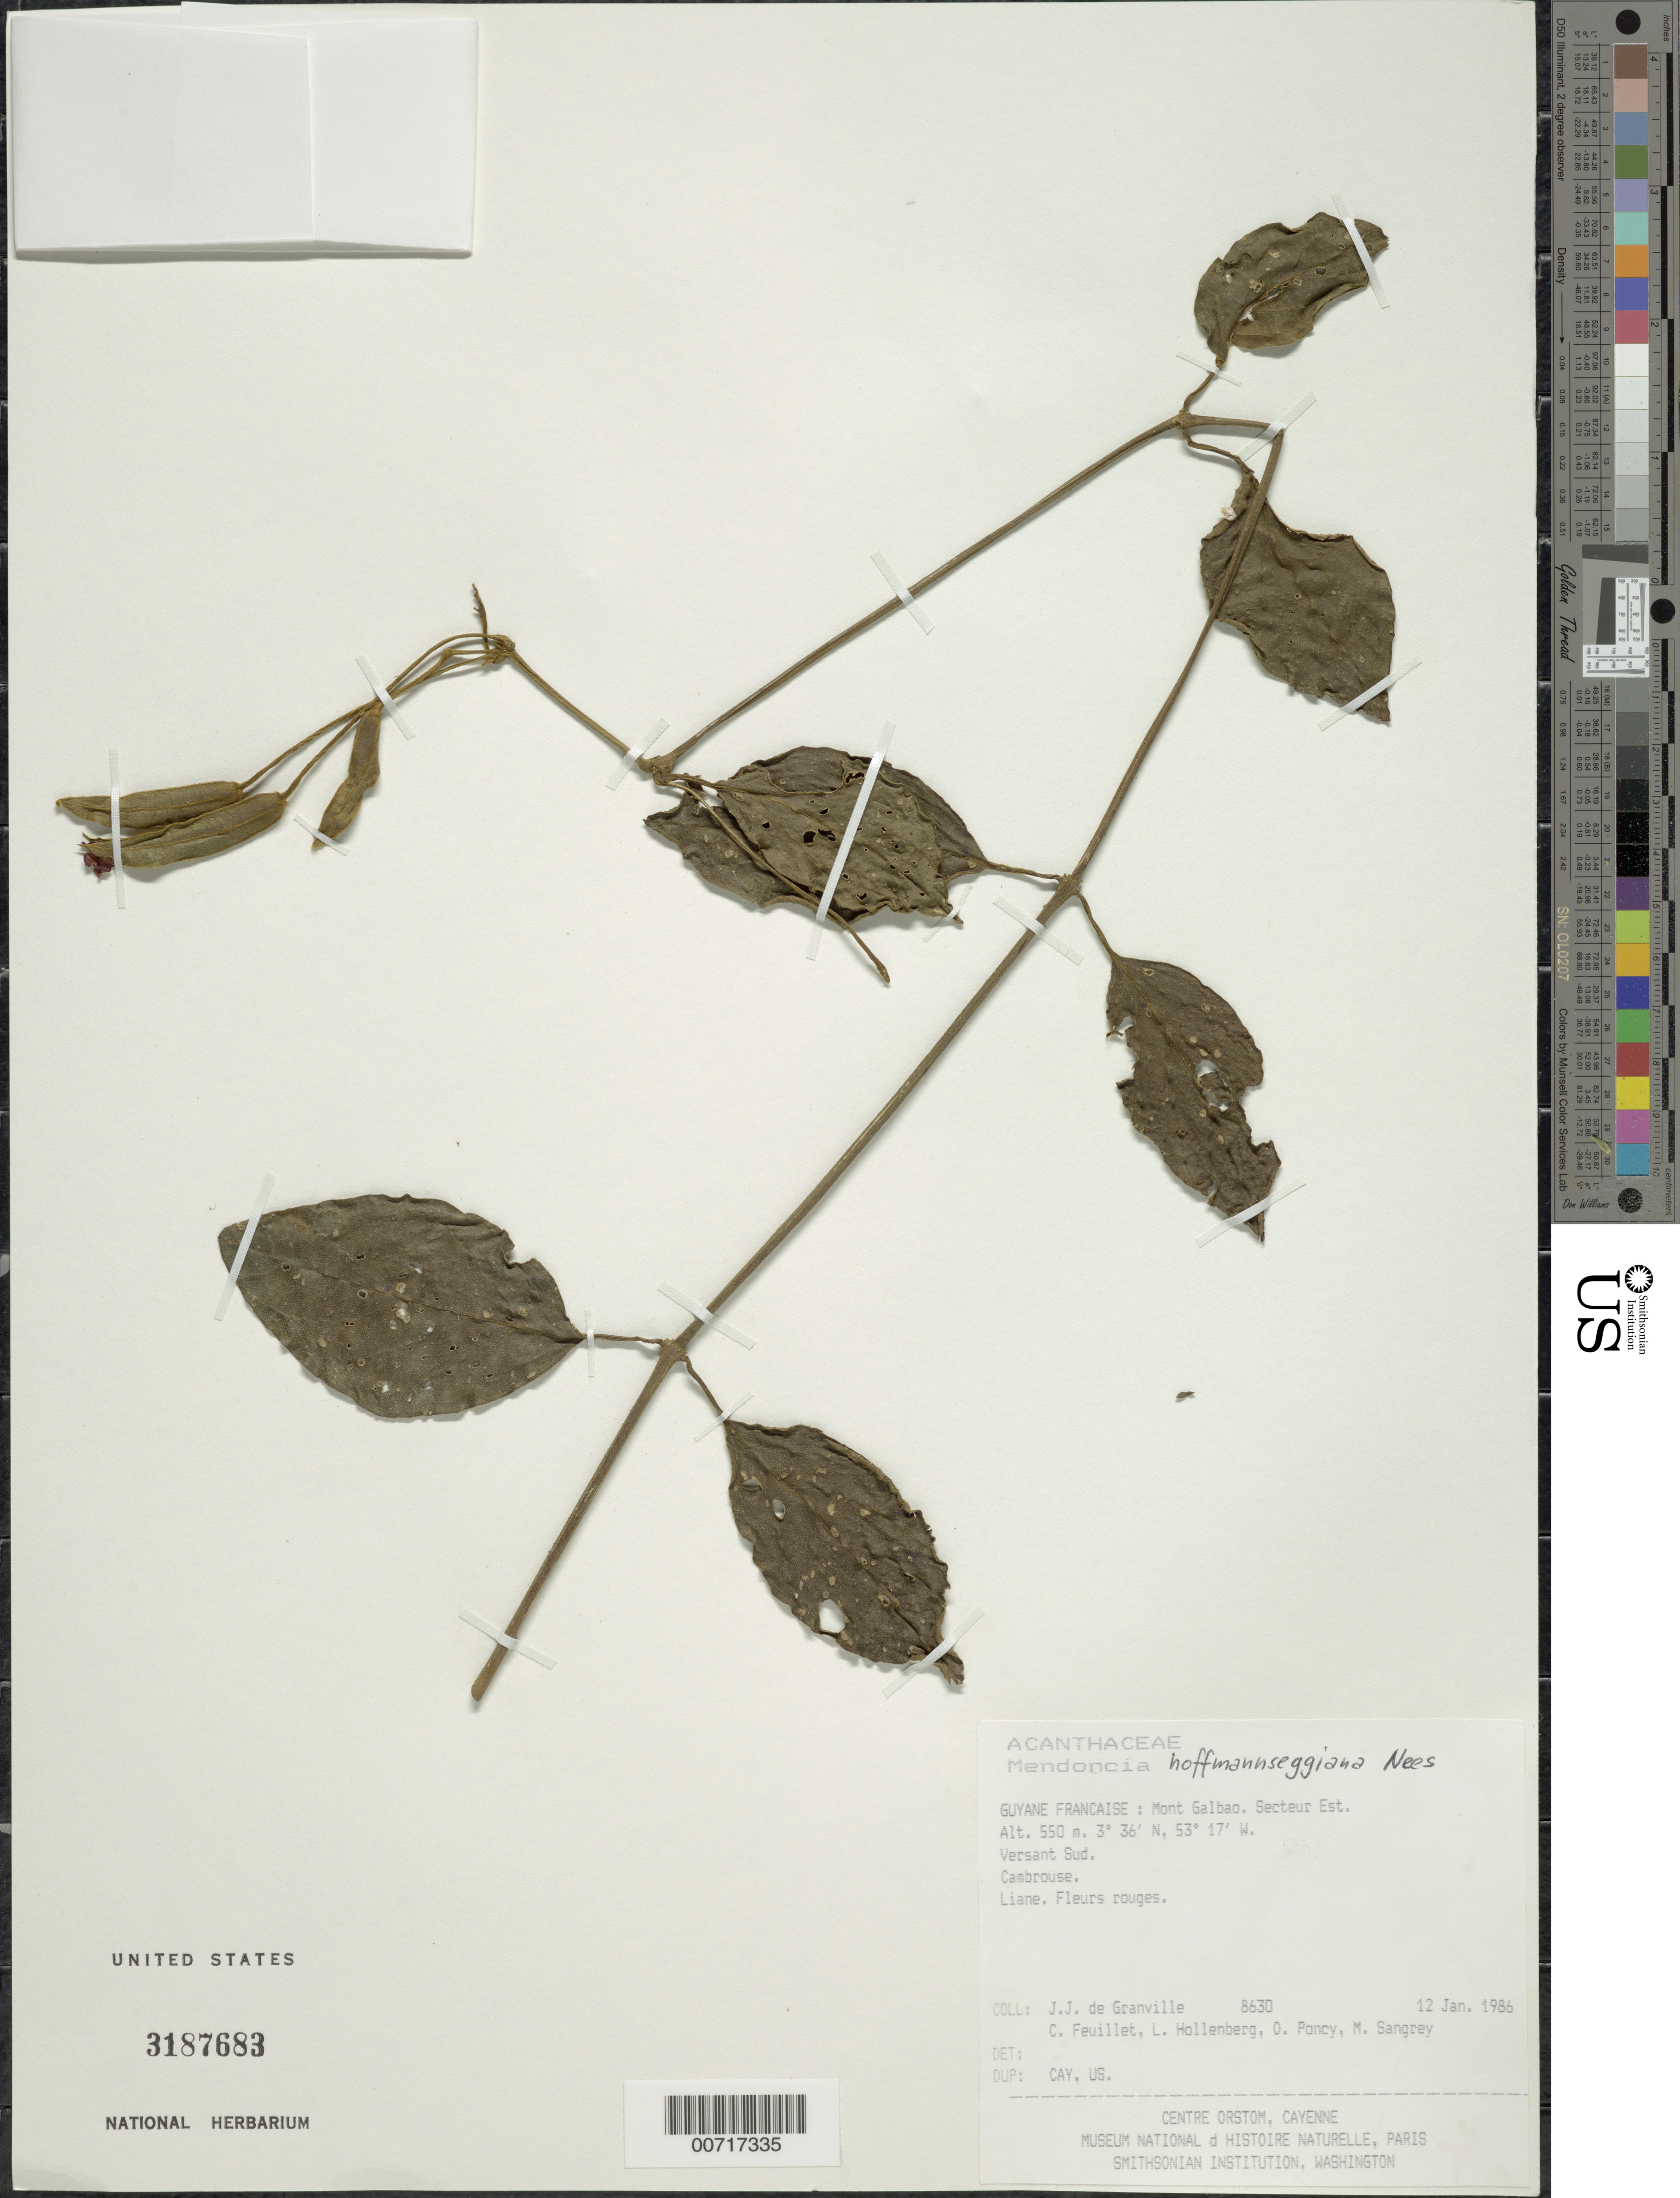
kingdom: Plantae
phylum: Tracheophyta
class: Magnoliopsida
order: Lamiales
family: Acanthaceae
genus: Mendoncia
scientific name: Mendoncia hoffmannseggiana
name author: Nees in DC.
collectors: J.-J. de Granville, C. Feuillet, L. Hollenberg, O. Poncy & M. S. Sangrey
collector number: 8630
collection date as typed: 12-Jan-86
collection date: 1986-01-12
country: French Guiana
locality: Mont Galbao. Secteur Est. Versant Sud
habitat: Cambrouse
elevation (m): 550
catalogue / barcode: US 3187683